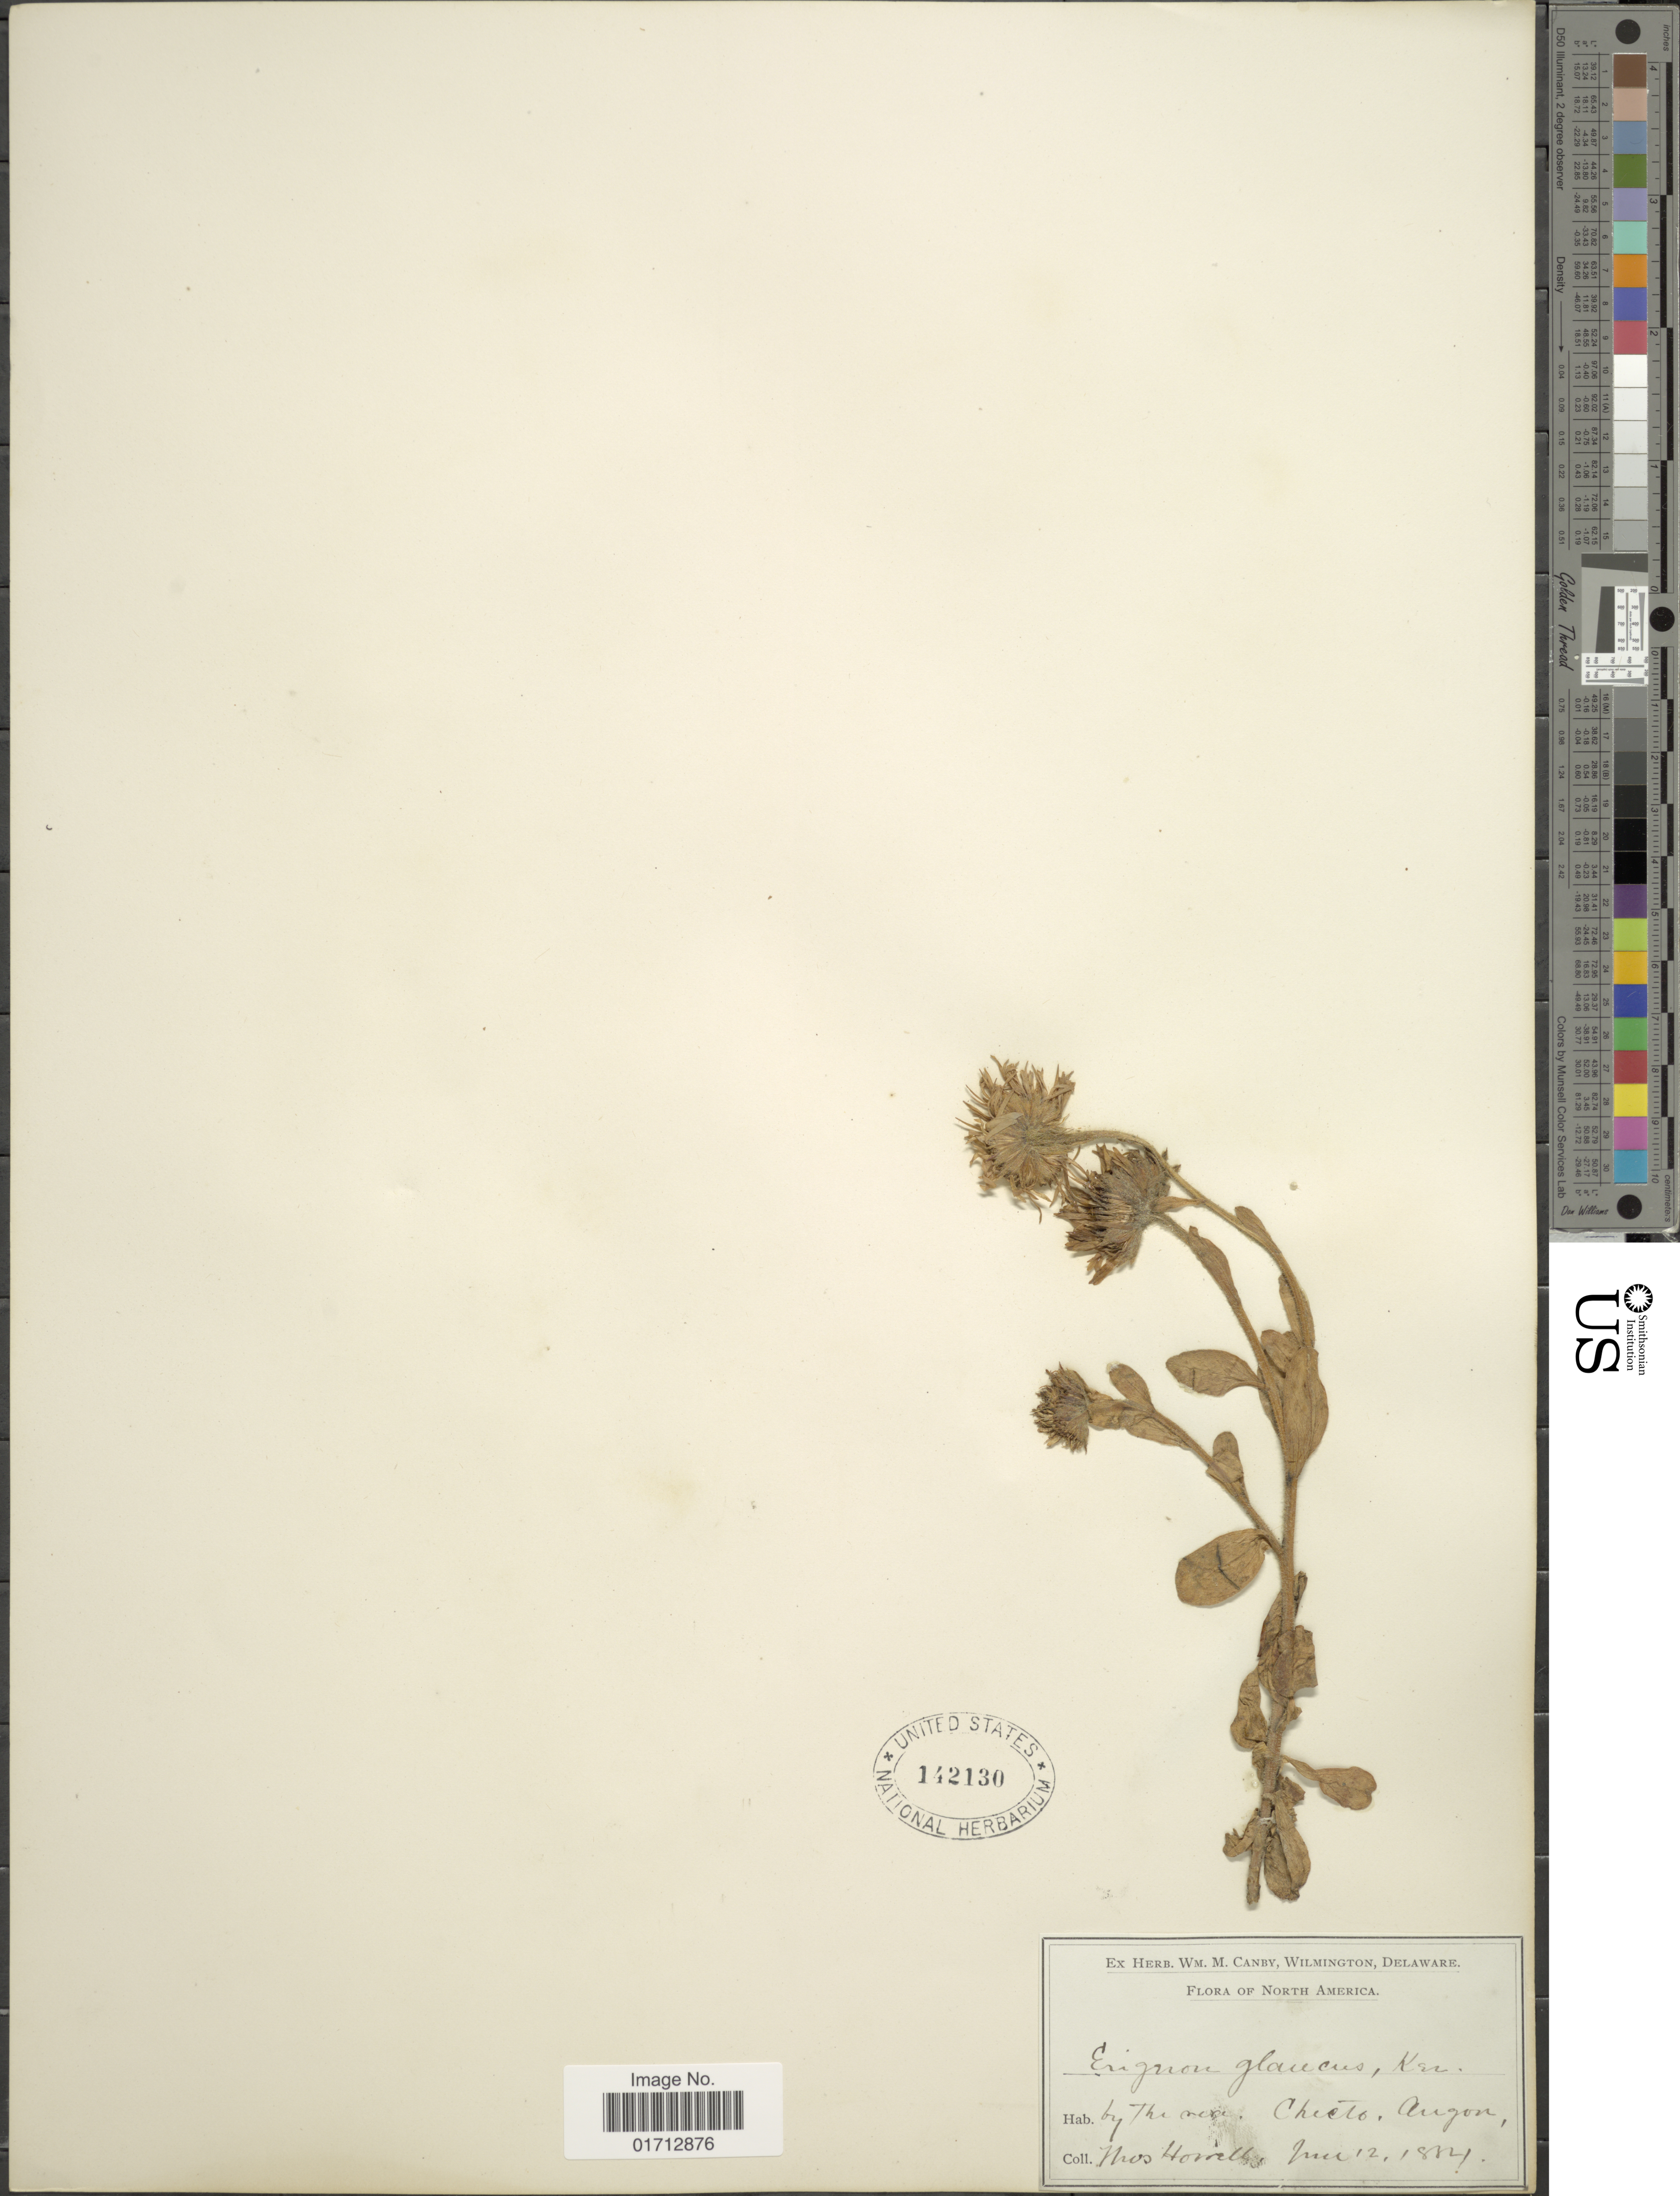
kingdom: Plantae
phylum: Tracheophyta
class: Magnoliopsida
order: Asterales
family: Asteraceae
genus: Erigeron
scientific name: Erigeron glaucus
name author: Ker Gawl.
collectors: Horrell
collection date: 1884-06-12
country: United States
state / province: Oregon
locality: North America, Chetco.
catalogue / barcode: US 142130